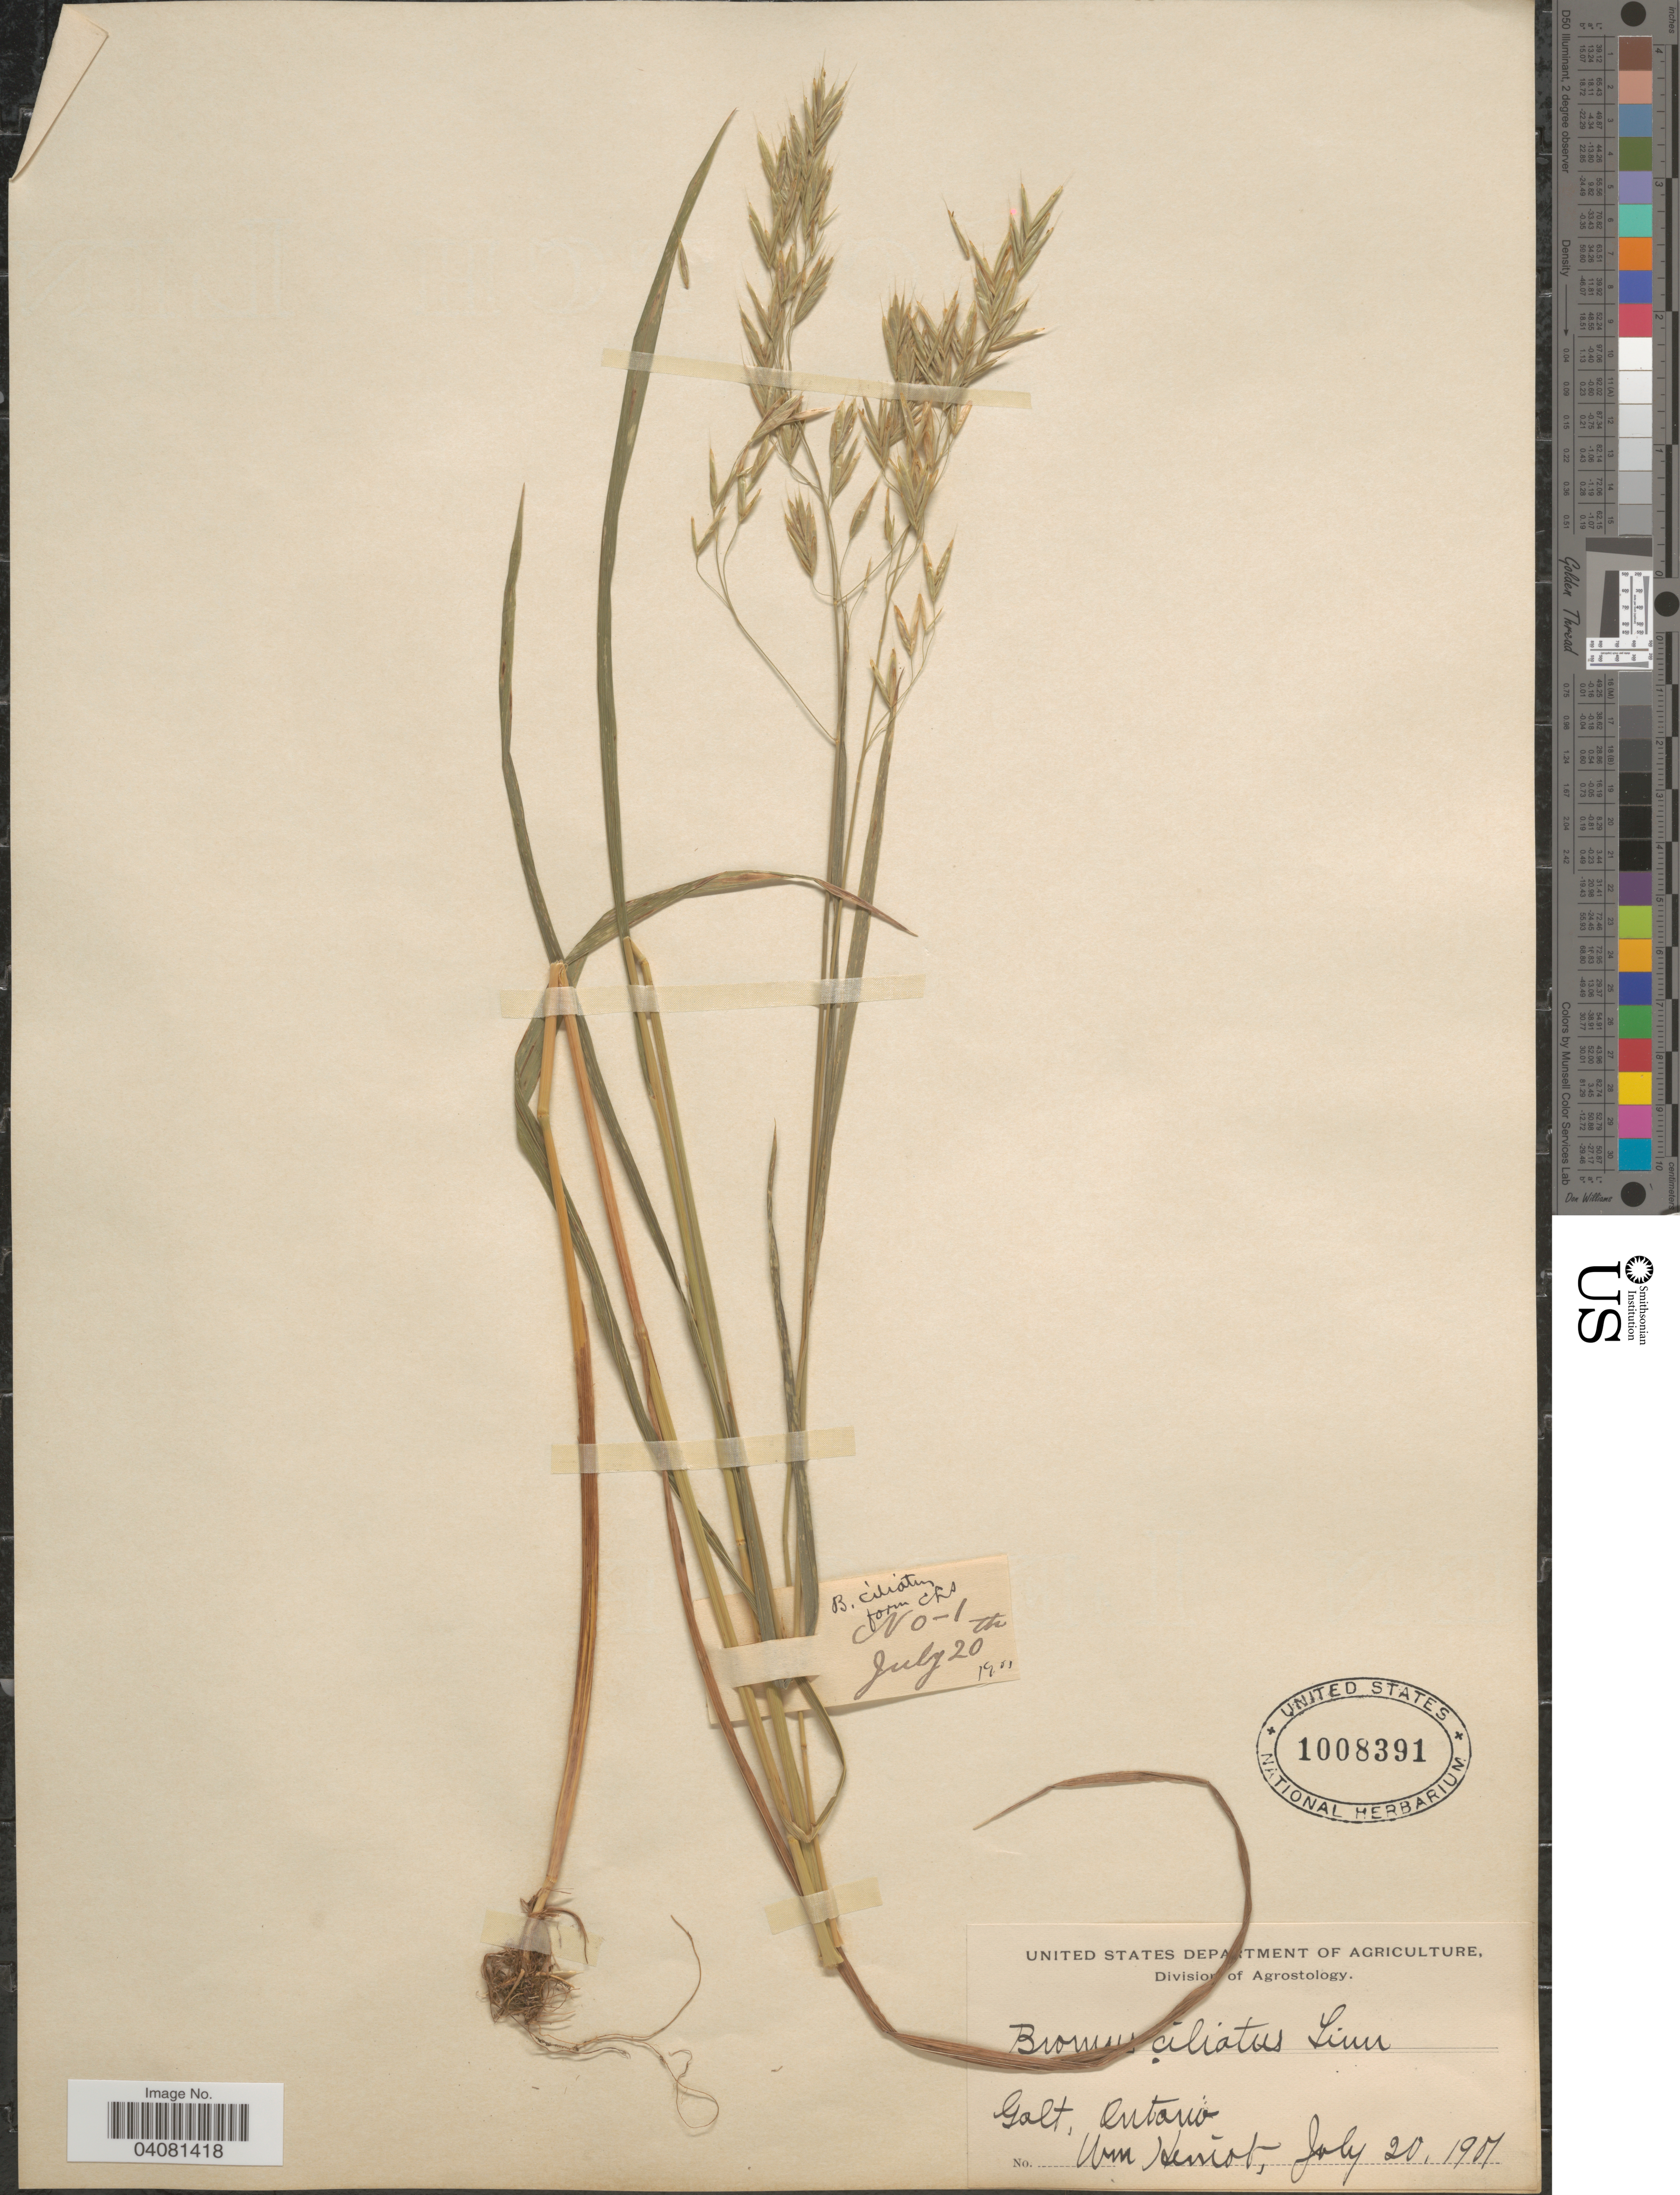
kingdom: Plantae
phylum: Tracheophyta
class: Liliopsida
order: Poales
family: Poaceae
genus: Bromus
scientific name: Bromus ciliatus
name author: L.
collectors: W. Herriot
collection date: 1901-07-20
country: Canada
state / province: Ontario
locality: Galt.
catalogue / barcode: US 1008391